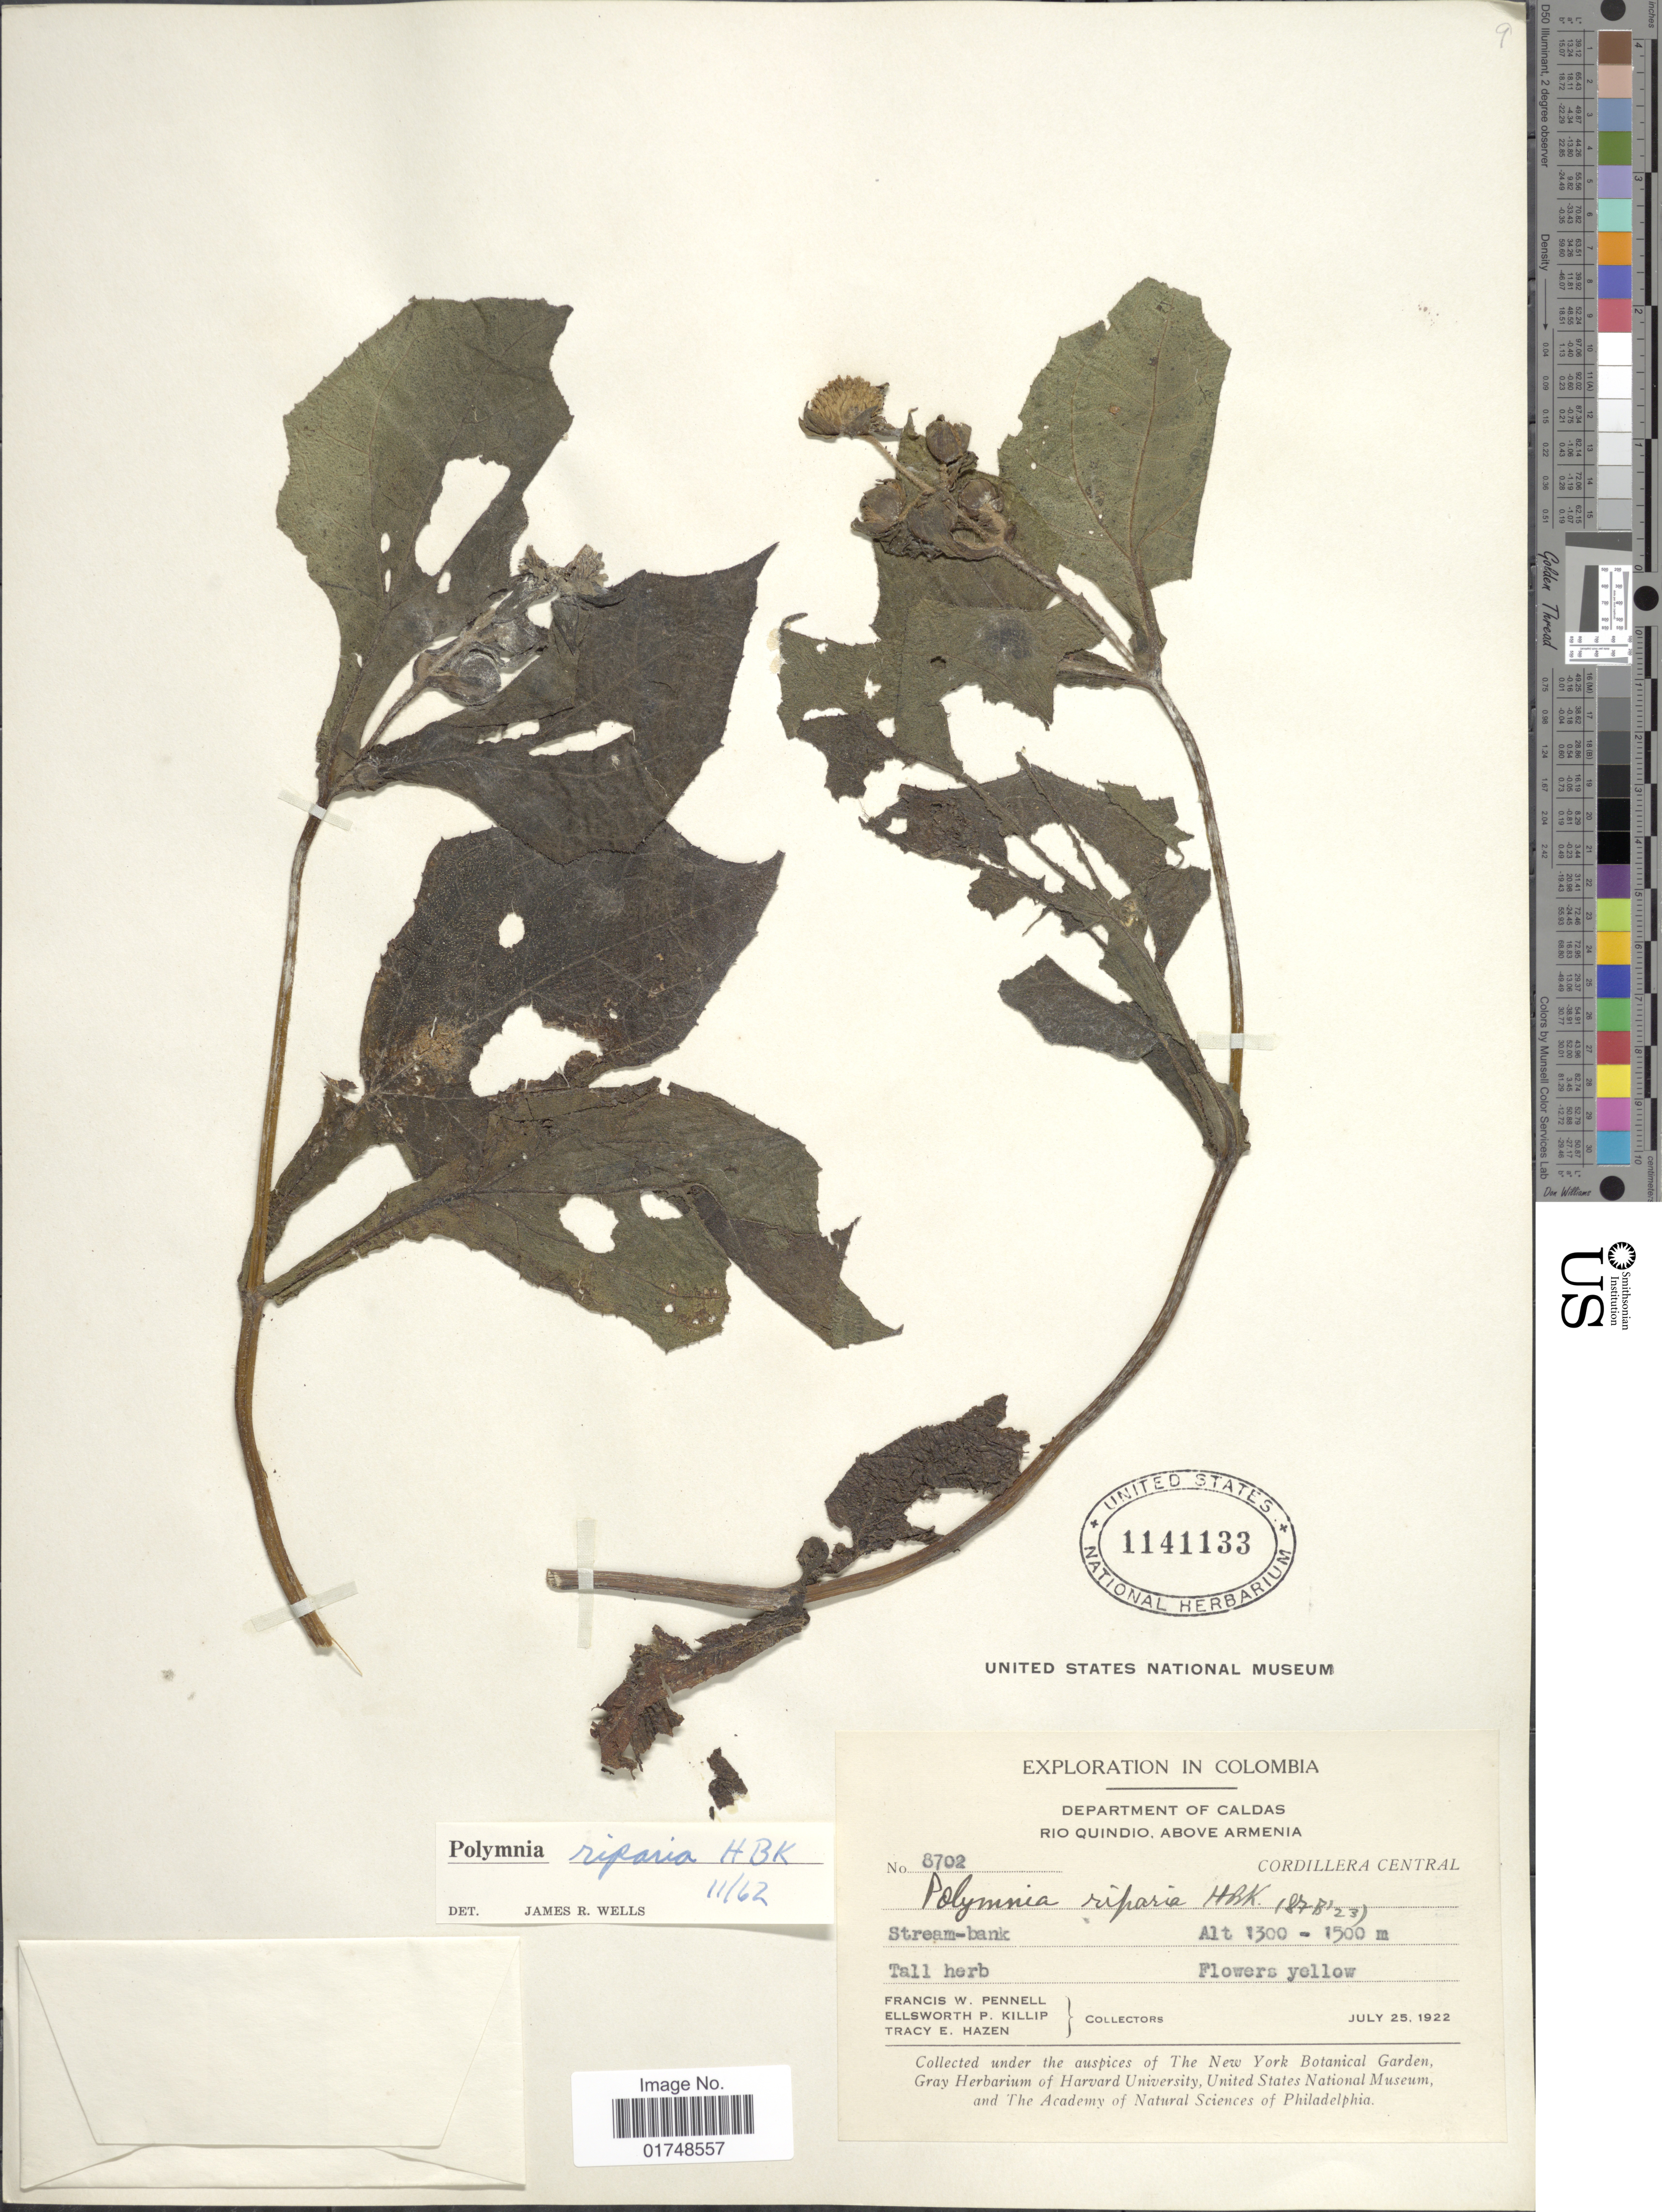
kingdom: Plantae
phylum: Tracheophyta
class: Magnoliopsida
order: Asterales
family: Asteraceae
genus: Smallanthus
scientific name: Smallanthus riparius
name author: (Kunth) H. Rob.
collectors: F. W. Pennell, E. P. Killip & T. E. Hazen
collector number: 8702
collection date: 1922-07-25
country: Colombia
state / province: Caldas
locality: Department of Caldas. Rio Quindio, Above Armenia. Cordillera Central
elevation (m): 1300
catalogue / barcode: US 1141133